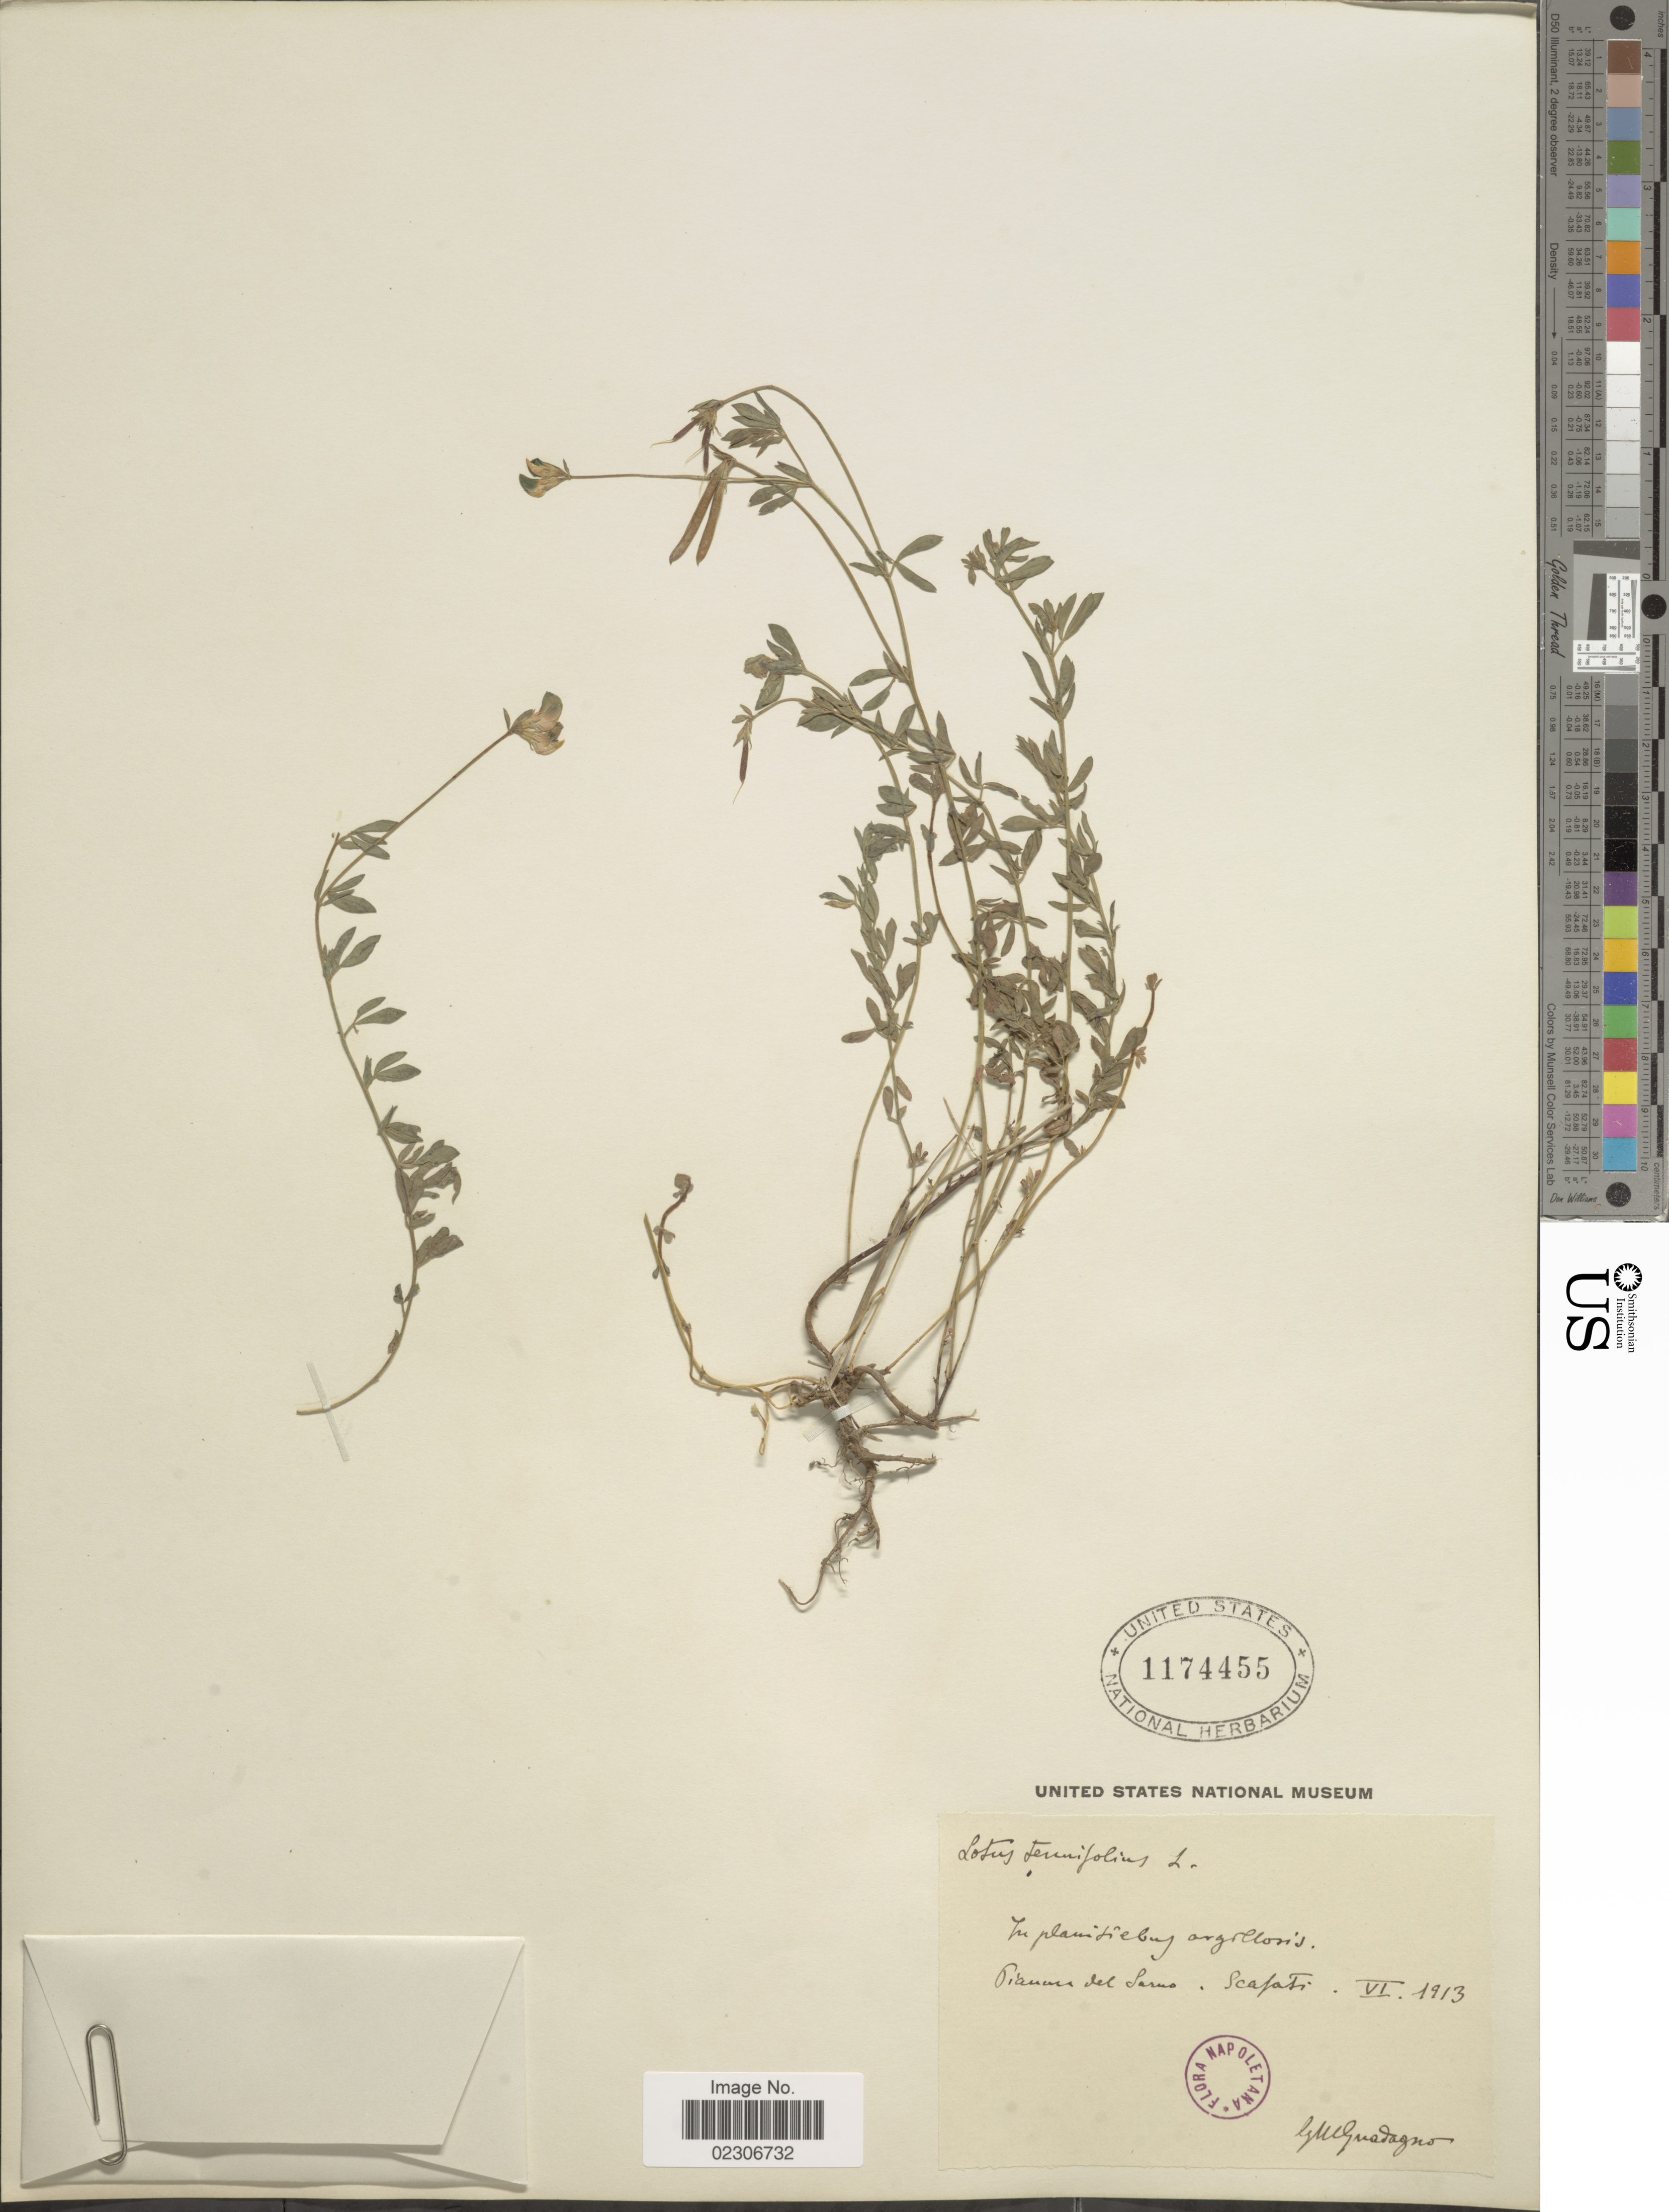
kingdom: Plantae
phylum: Tracheophyta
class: Magnoliopsida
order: Fabales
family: Fabaceae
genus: Lotus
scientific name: Lotus tenuifolius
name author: Rchb.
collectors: G. Guadagno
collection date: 1913-06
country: Italy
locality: In plantiebus arg [illegible text]nis Pian [illegible text] del Sarus, Scafati.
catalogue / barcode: US 1174455